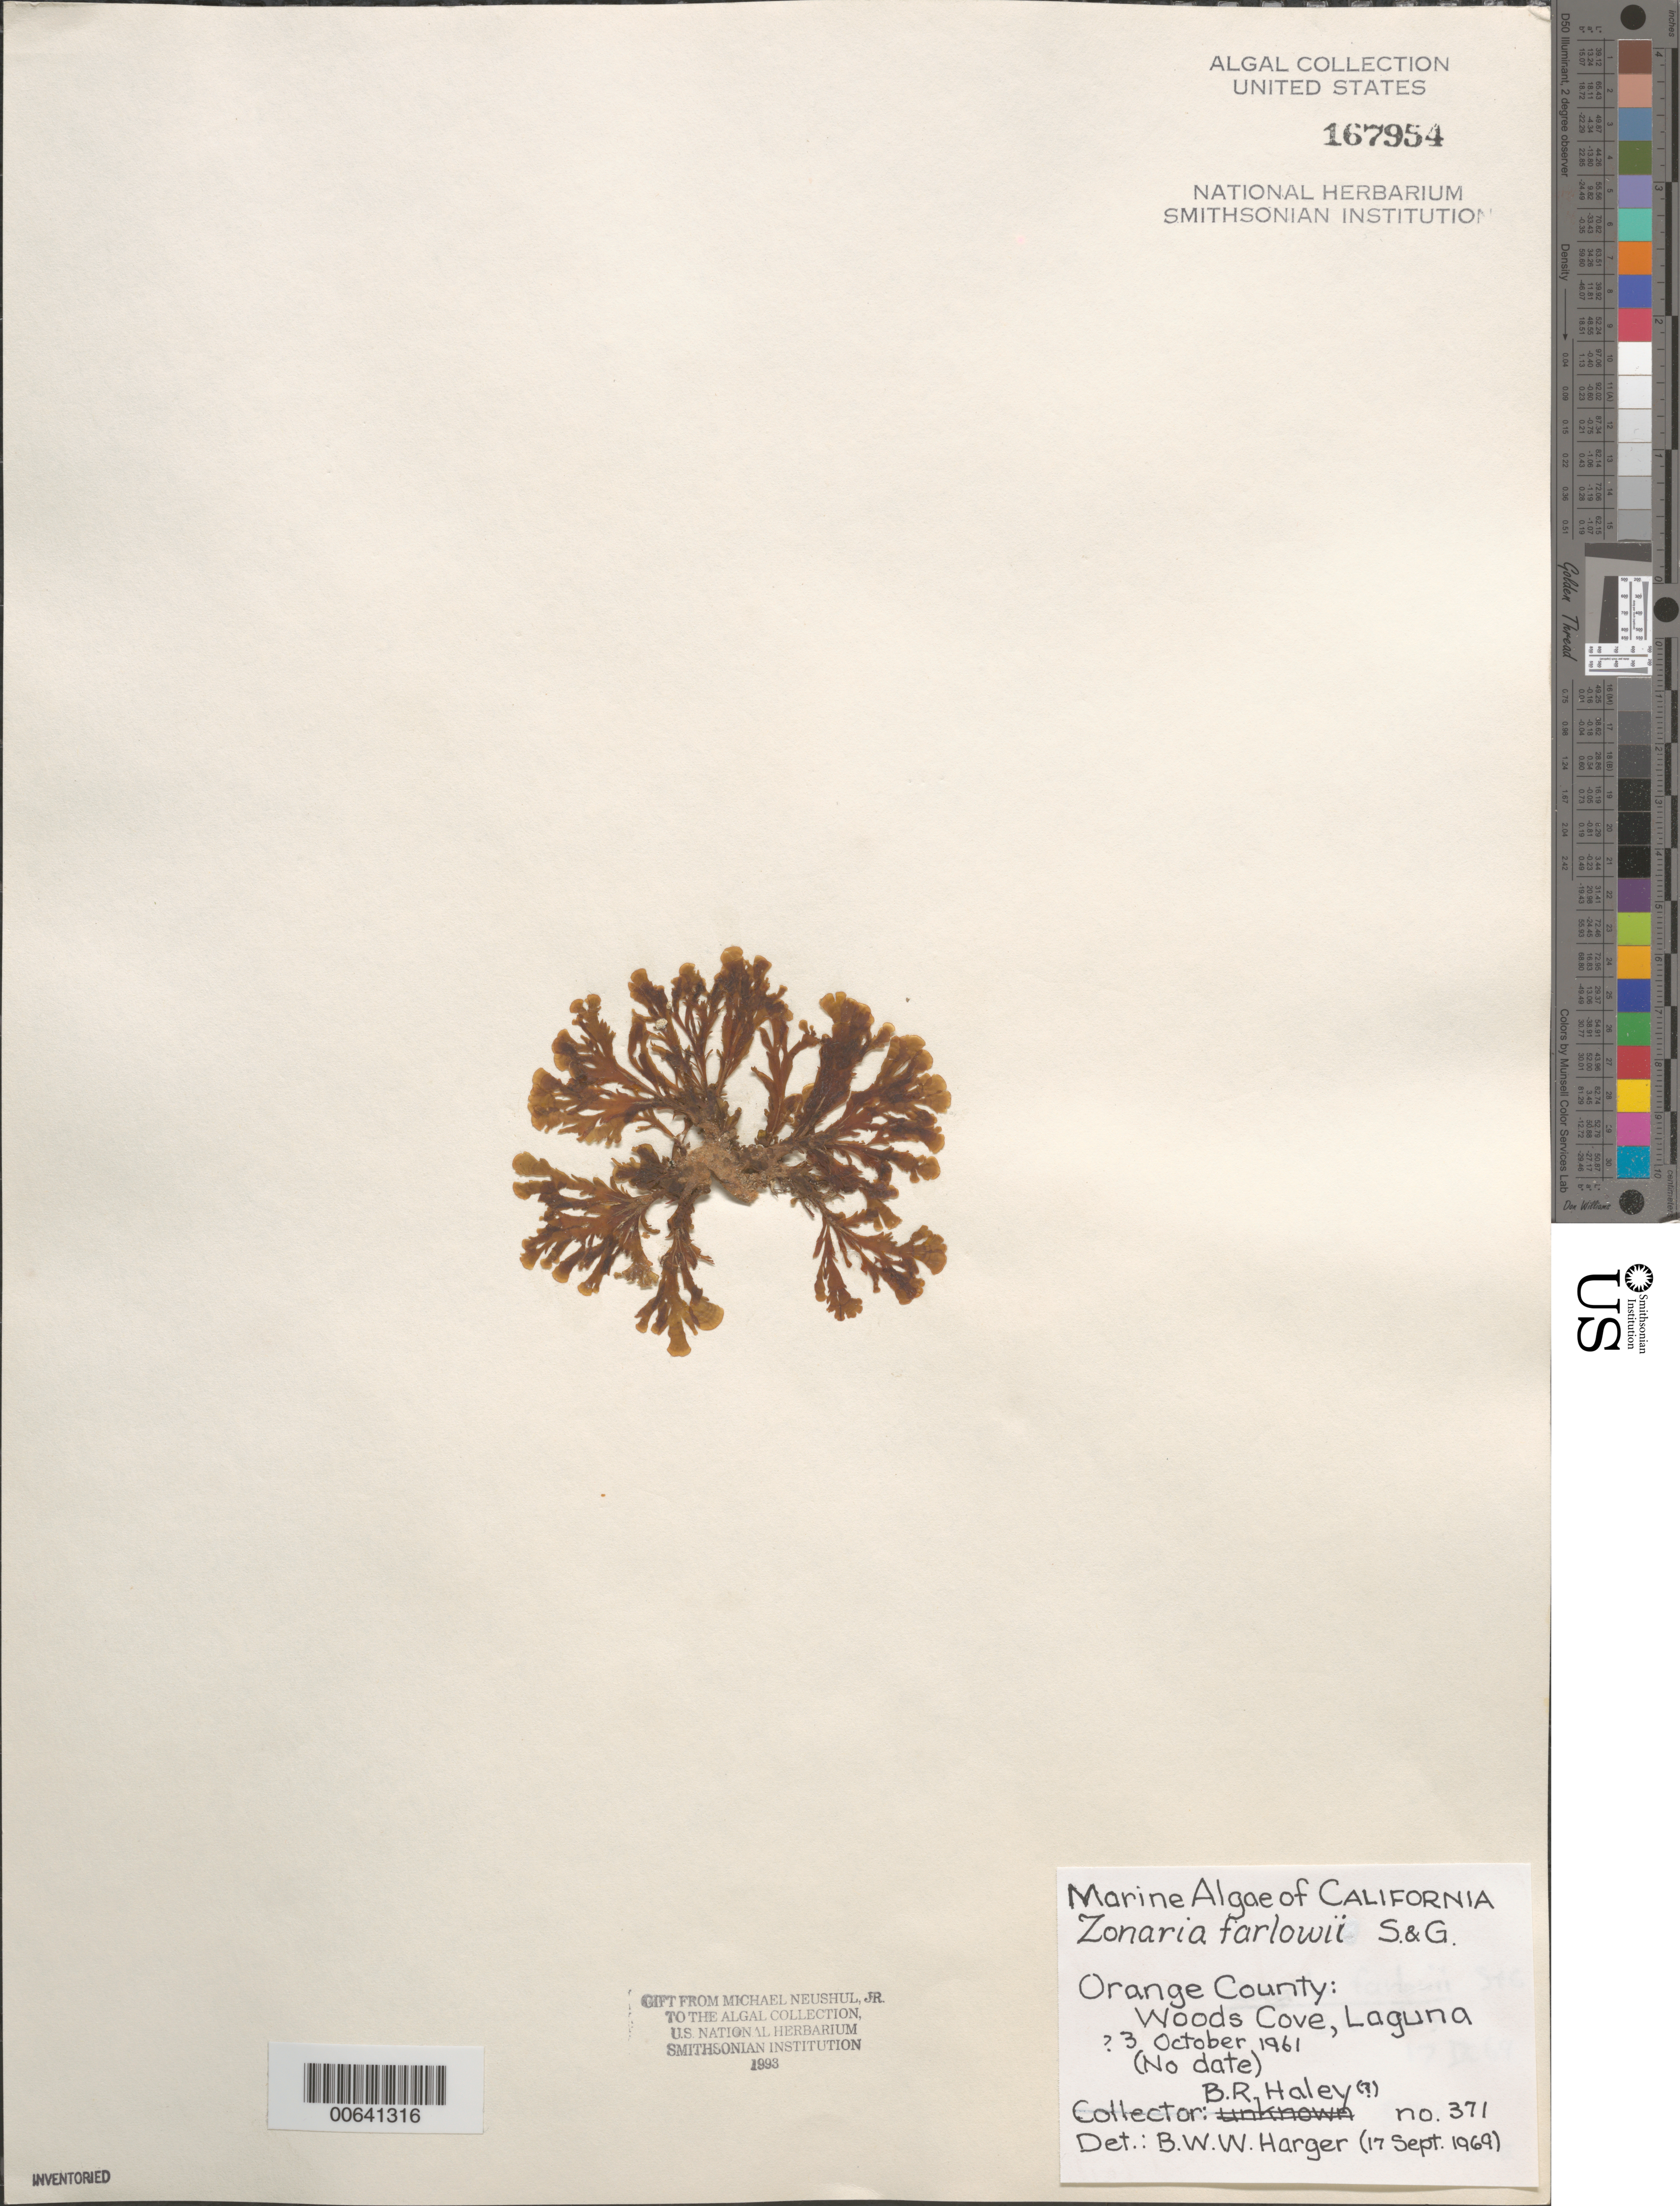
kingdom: Chromista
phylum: Ochrophyta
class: Phaeophyceae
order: Dictyotales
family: Dictyotaceae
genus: Zonaria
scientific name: Zonaria farlowii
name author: Setch. & N.L. Gardner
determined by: Harger, B. W. W.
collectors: B. Haley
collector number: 371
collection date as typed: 03 Oct 1965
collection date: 1965-10-03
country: United States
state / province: California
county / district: Orange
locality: Laguna, Wood's Cove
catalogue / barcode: US 167954